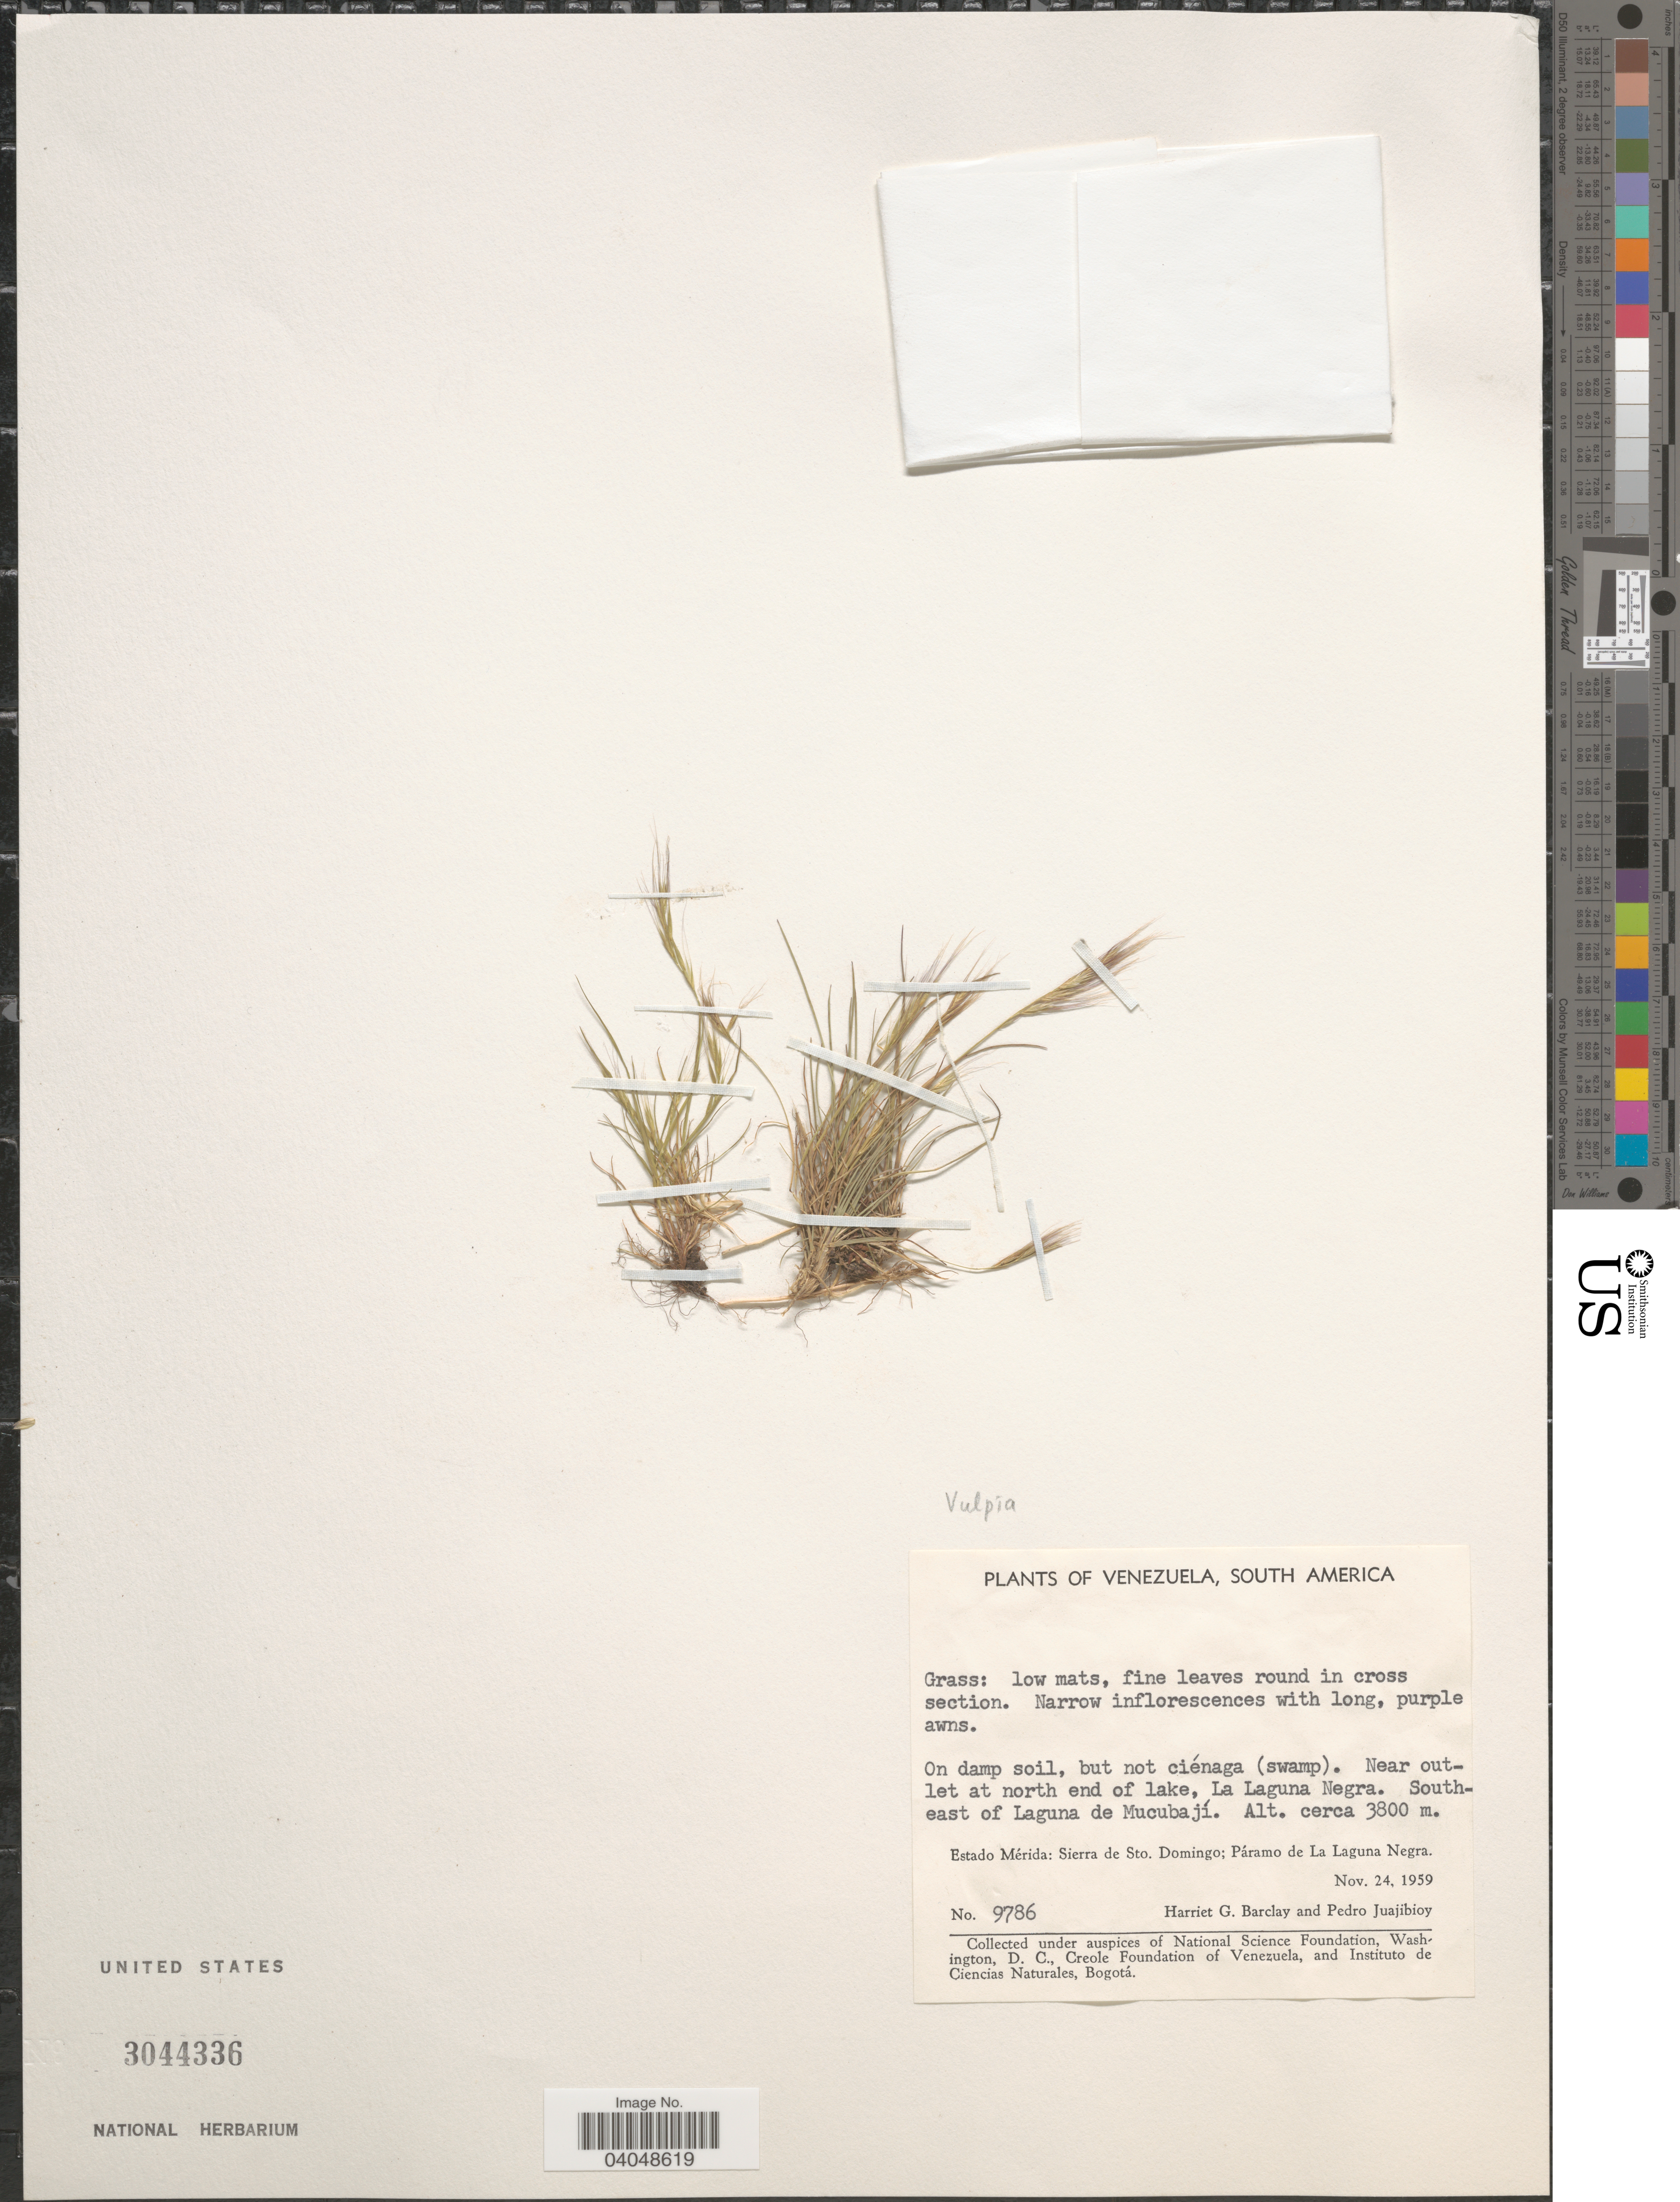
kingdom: Plantae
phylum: Tracheophyta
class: Liliopsida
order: Poales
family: Poaceae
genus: Festuca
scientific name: Festuca sp.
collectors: H. G. Barclay & P. Juajibioy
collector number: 9786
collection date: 1959-11-24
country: Venezuela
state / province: Merida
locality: On damp soil, but not ciénaga (swamp). Near outlet at north end of lake, La Laguna Negra. Southeast of Laguna de Mucubají. Sierra de Sto. Domingo; Páramo de La Laguna Negra.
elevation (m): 3800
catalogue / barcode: US 3044336